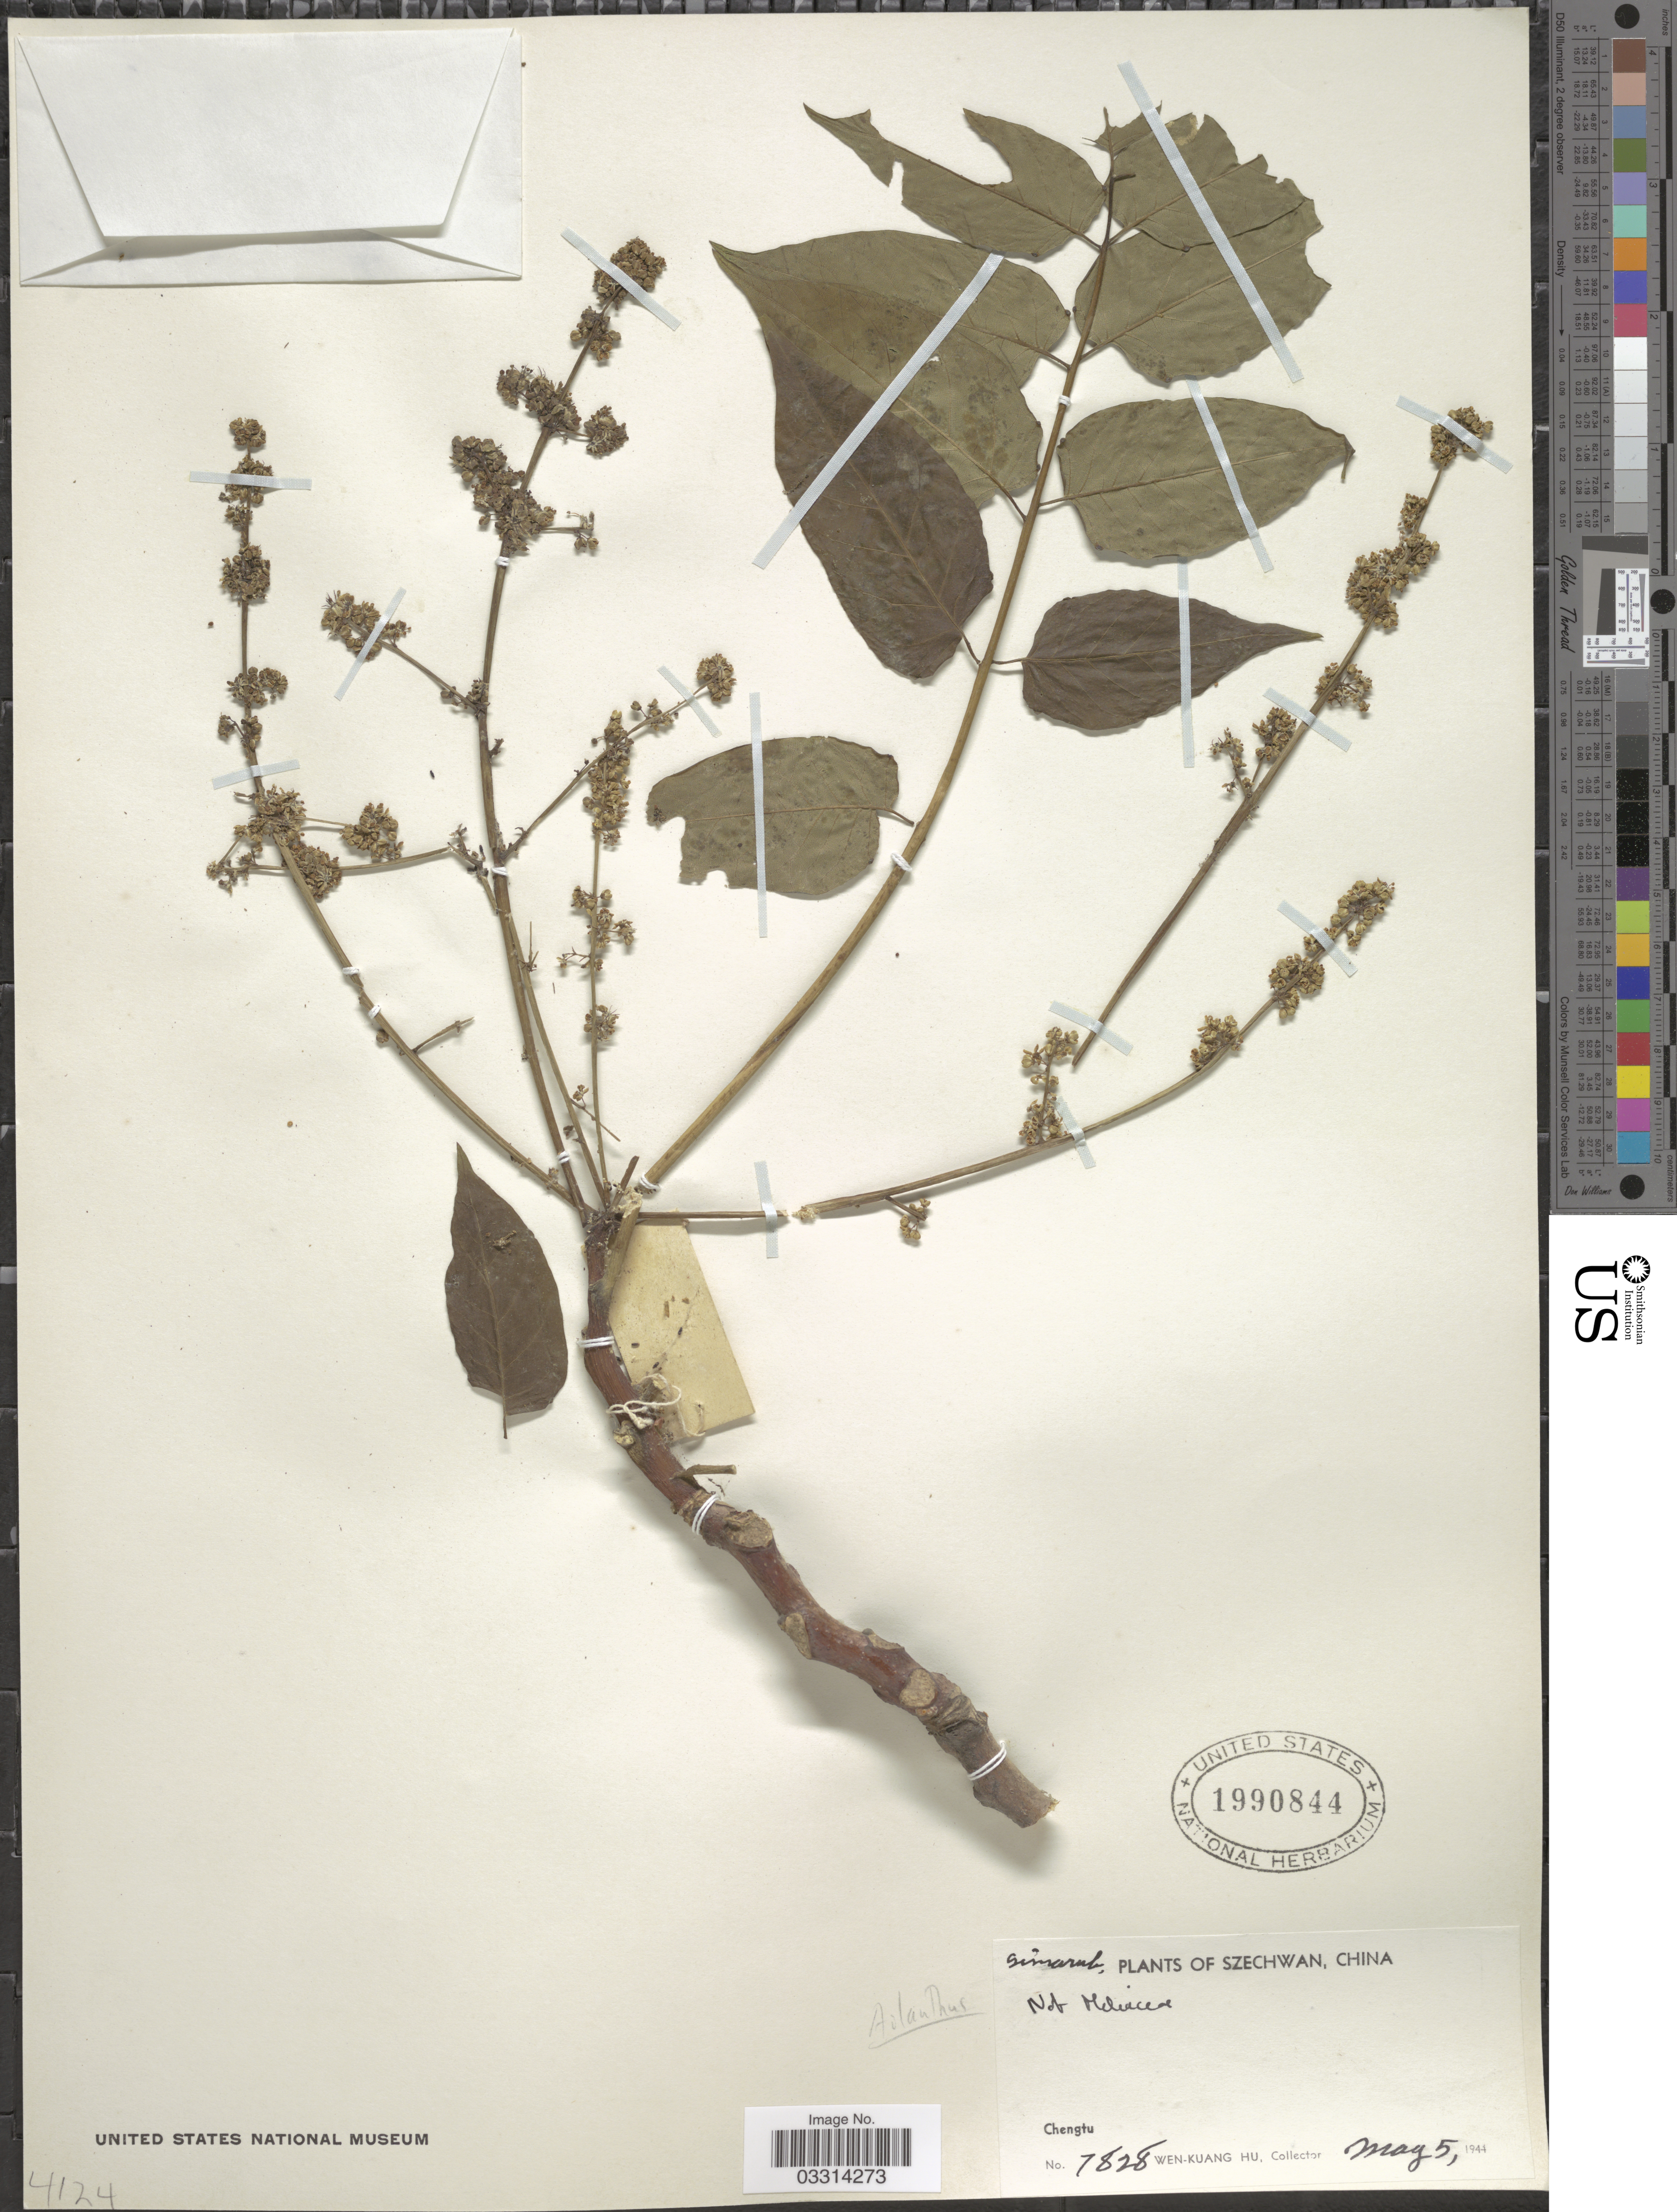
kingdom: Plantae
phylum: Tracheophyta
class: Magnoliopsida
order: Sapindales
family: Simaroubaceae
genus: Ailanthus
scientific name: Ailanthus sp.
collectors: W. K. Hu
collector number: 7828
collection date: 1944-05-05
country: China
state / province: Sichuan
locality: Szechwan. Chengtu.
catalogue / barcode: US 1990844